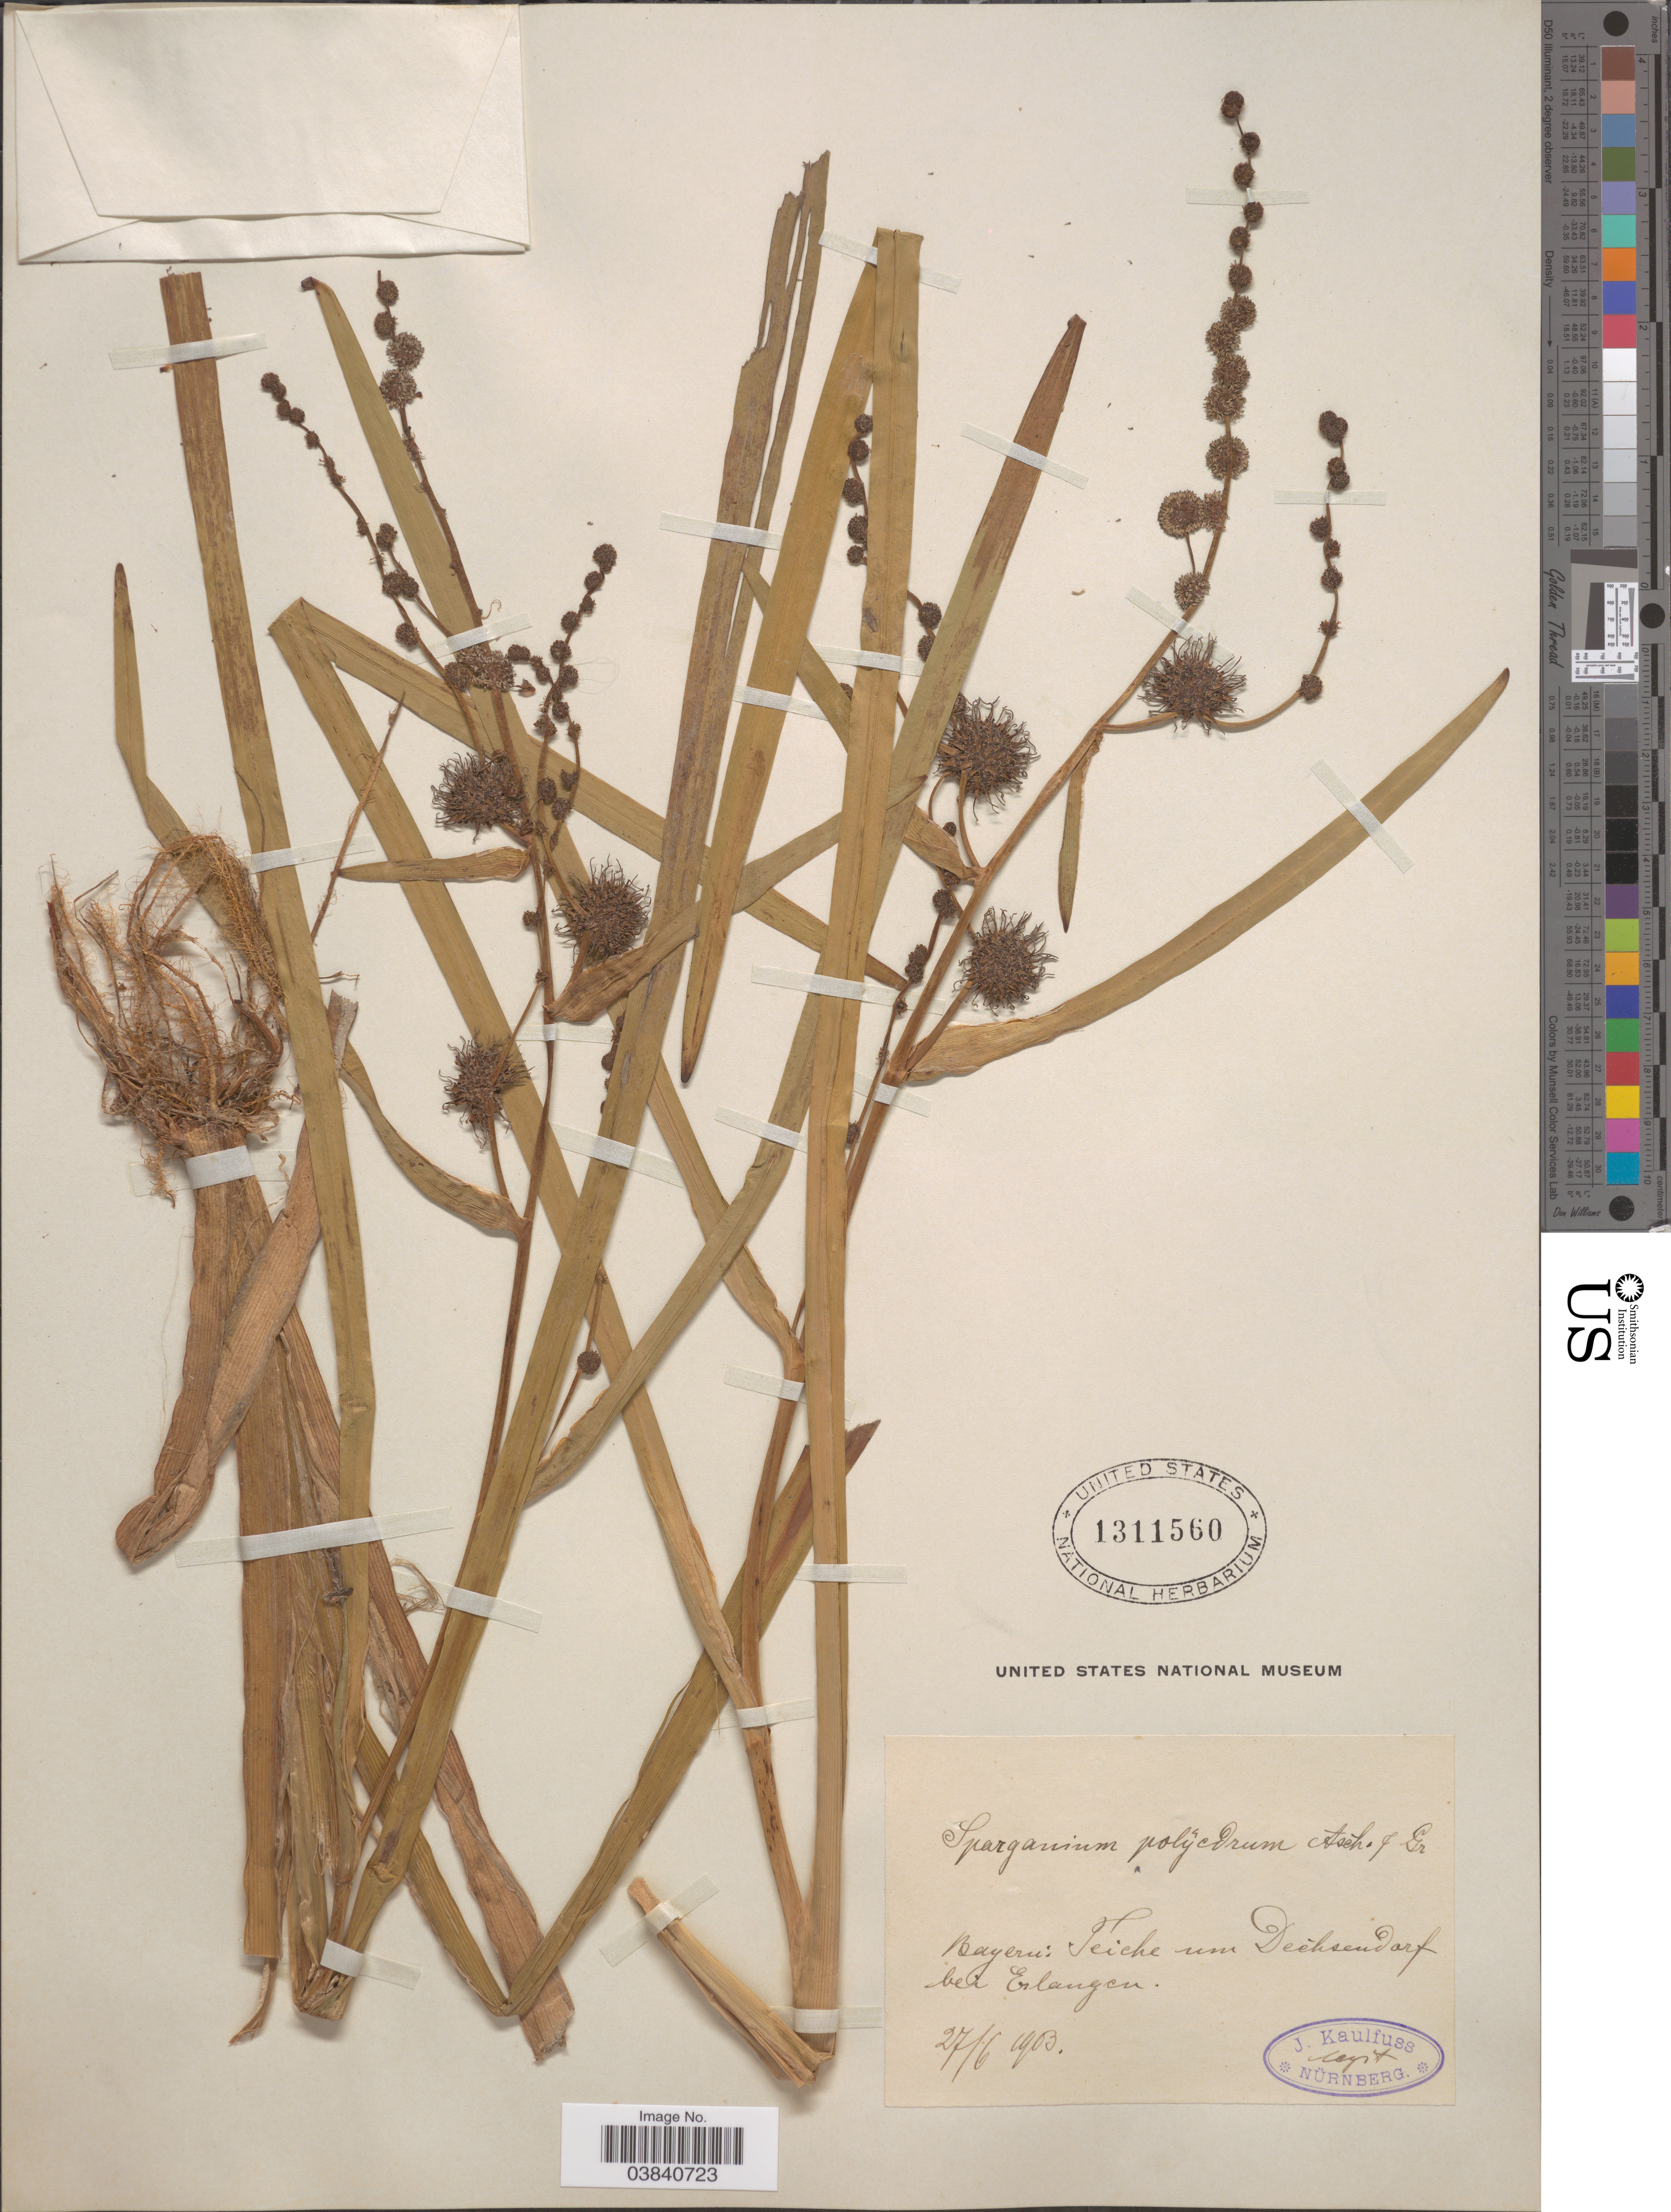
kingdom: Plantae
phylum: Tracheophyta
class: Liliopsida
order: Poales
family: Typhaceae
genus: Sparganium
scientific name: Sparganium polyedrum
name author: Asch. & Graebn.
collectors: J. Kaulfuss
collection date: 1903-06-27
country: Germany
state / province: Bayern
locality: Teiche um Dechsendorf bei Erlangen.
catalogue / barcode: US 1311560